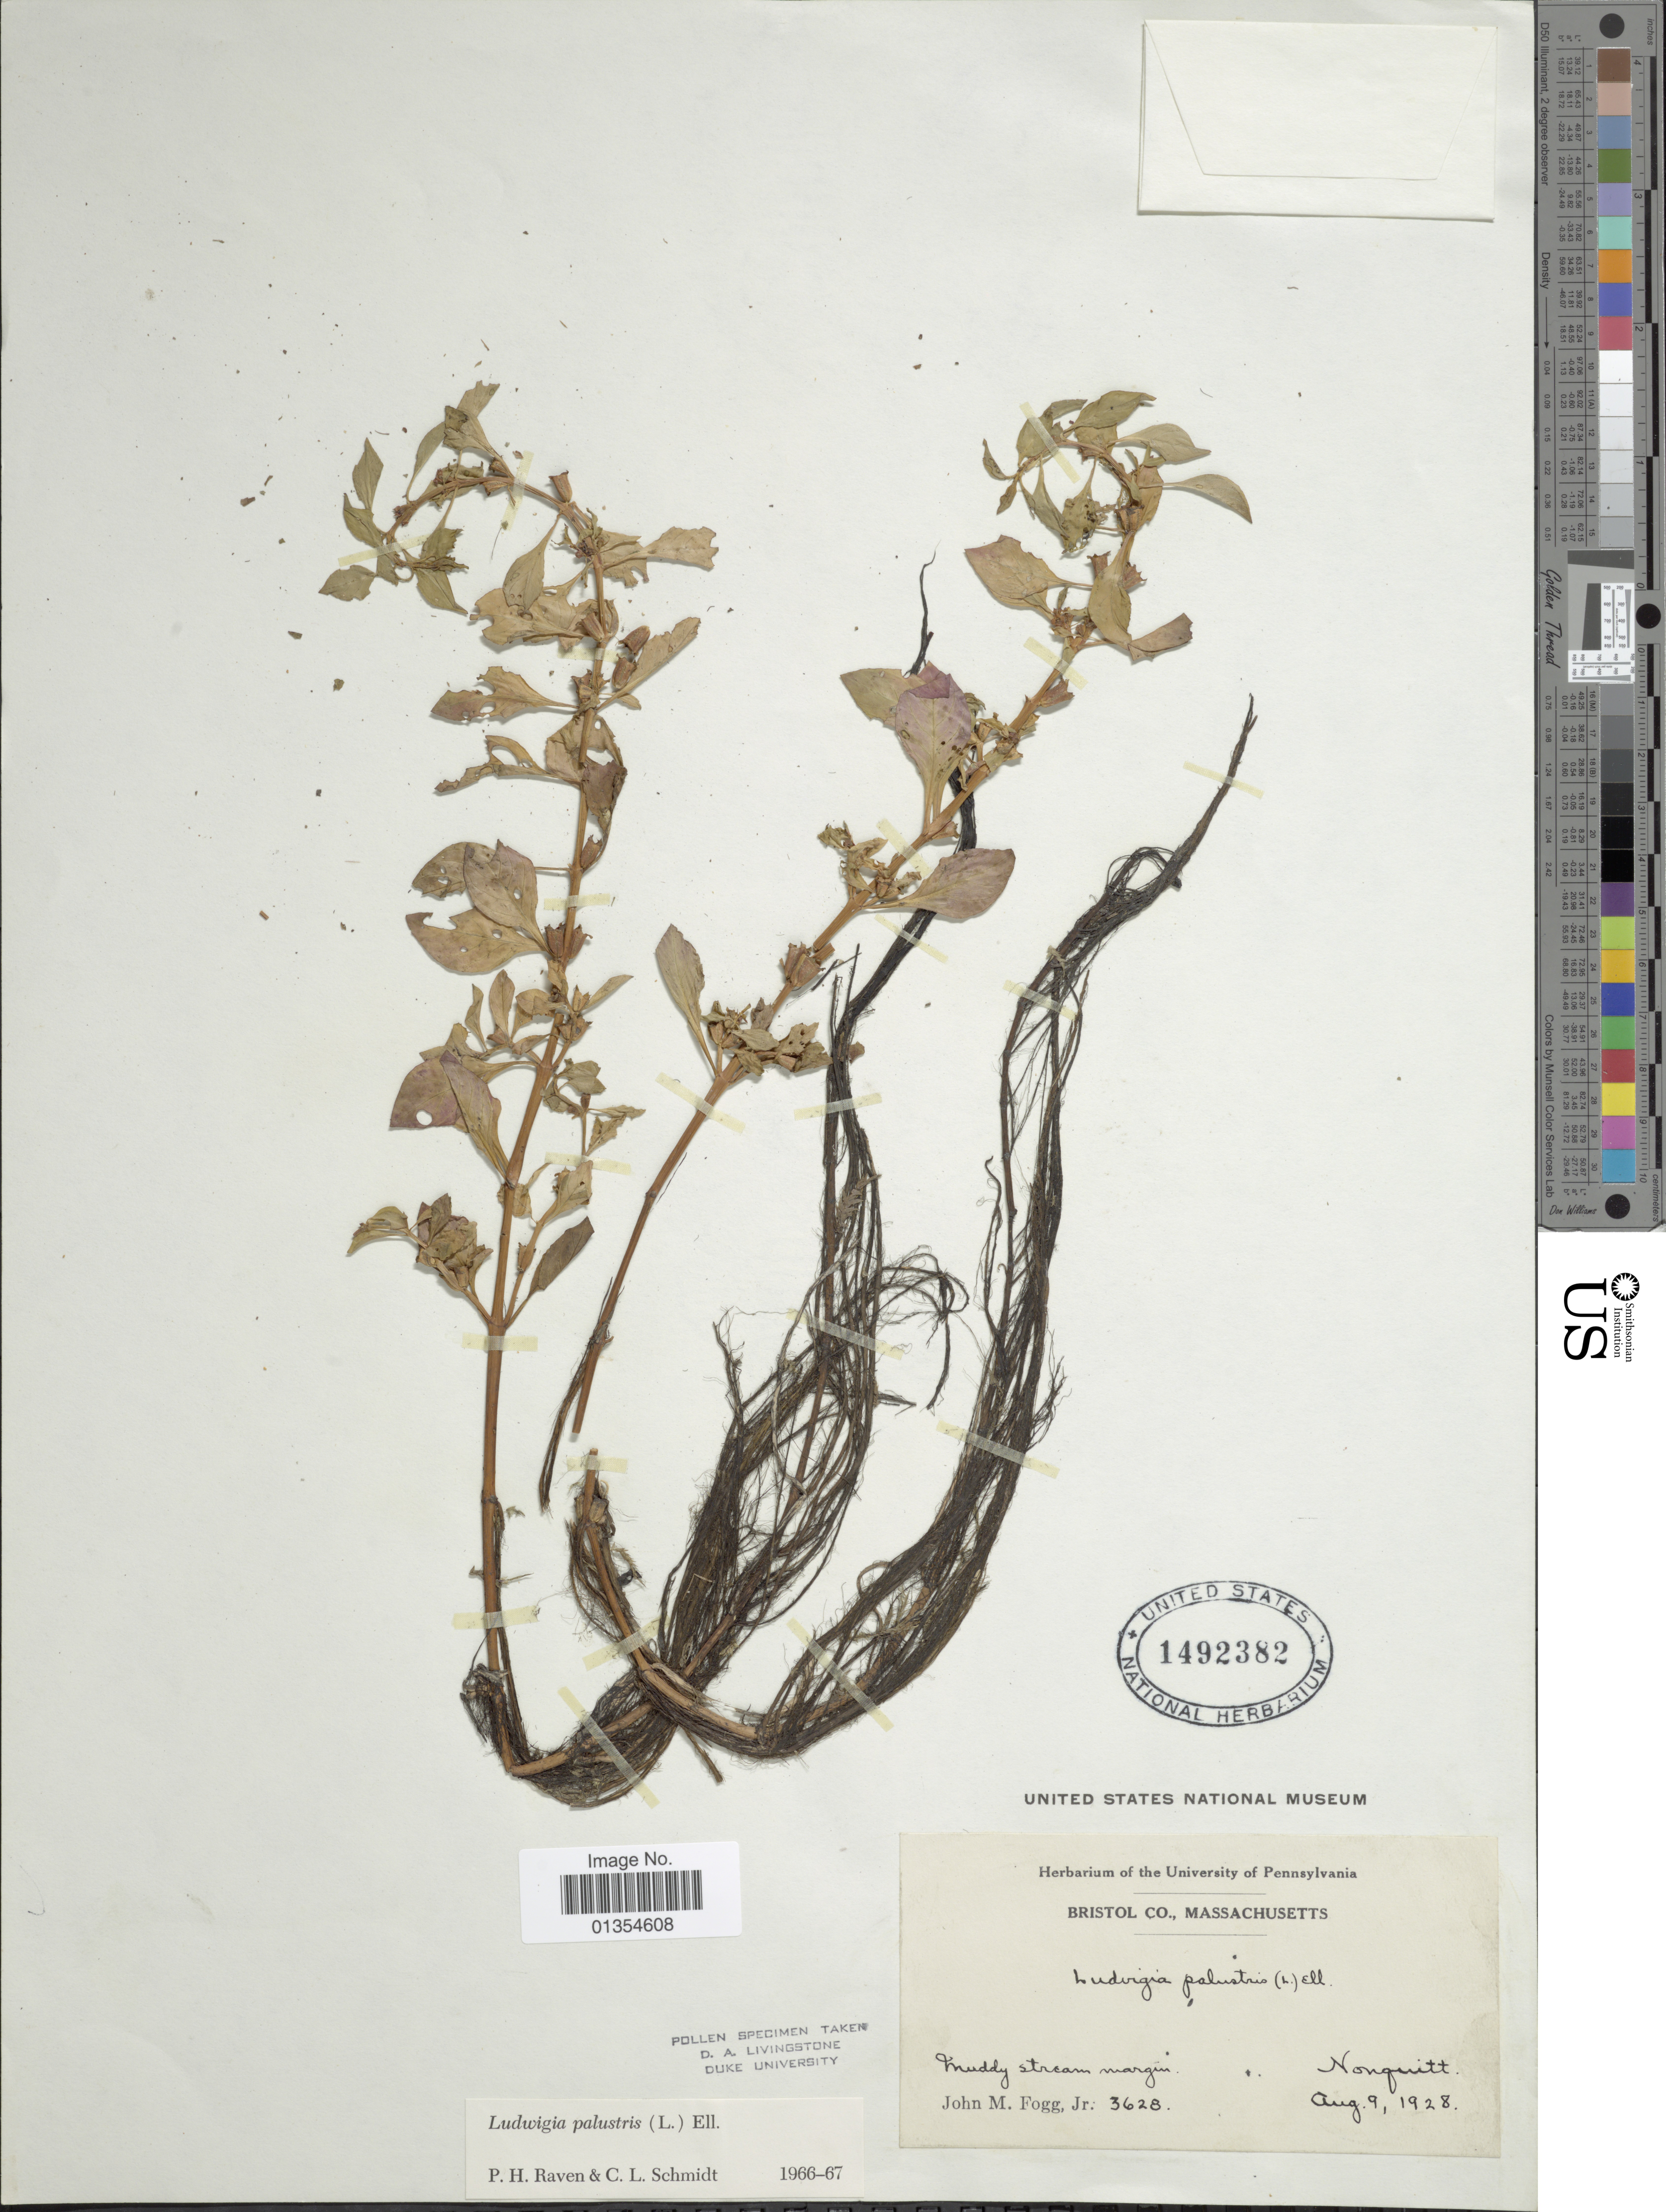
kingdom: Plantae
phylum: Tracheophyta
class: Magnoliopsida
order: Myrtales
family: Onagraceae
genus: Ludwigia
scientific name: Ludwigia palustris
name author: (L.) Elliott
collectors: J. Fogg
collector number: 3628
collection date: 1928-08-09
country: United States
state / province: Massachusetts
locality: Bristol Co., Nongnitt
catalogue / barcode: US 1492382